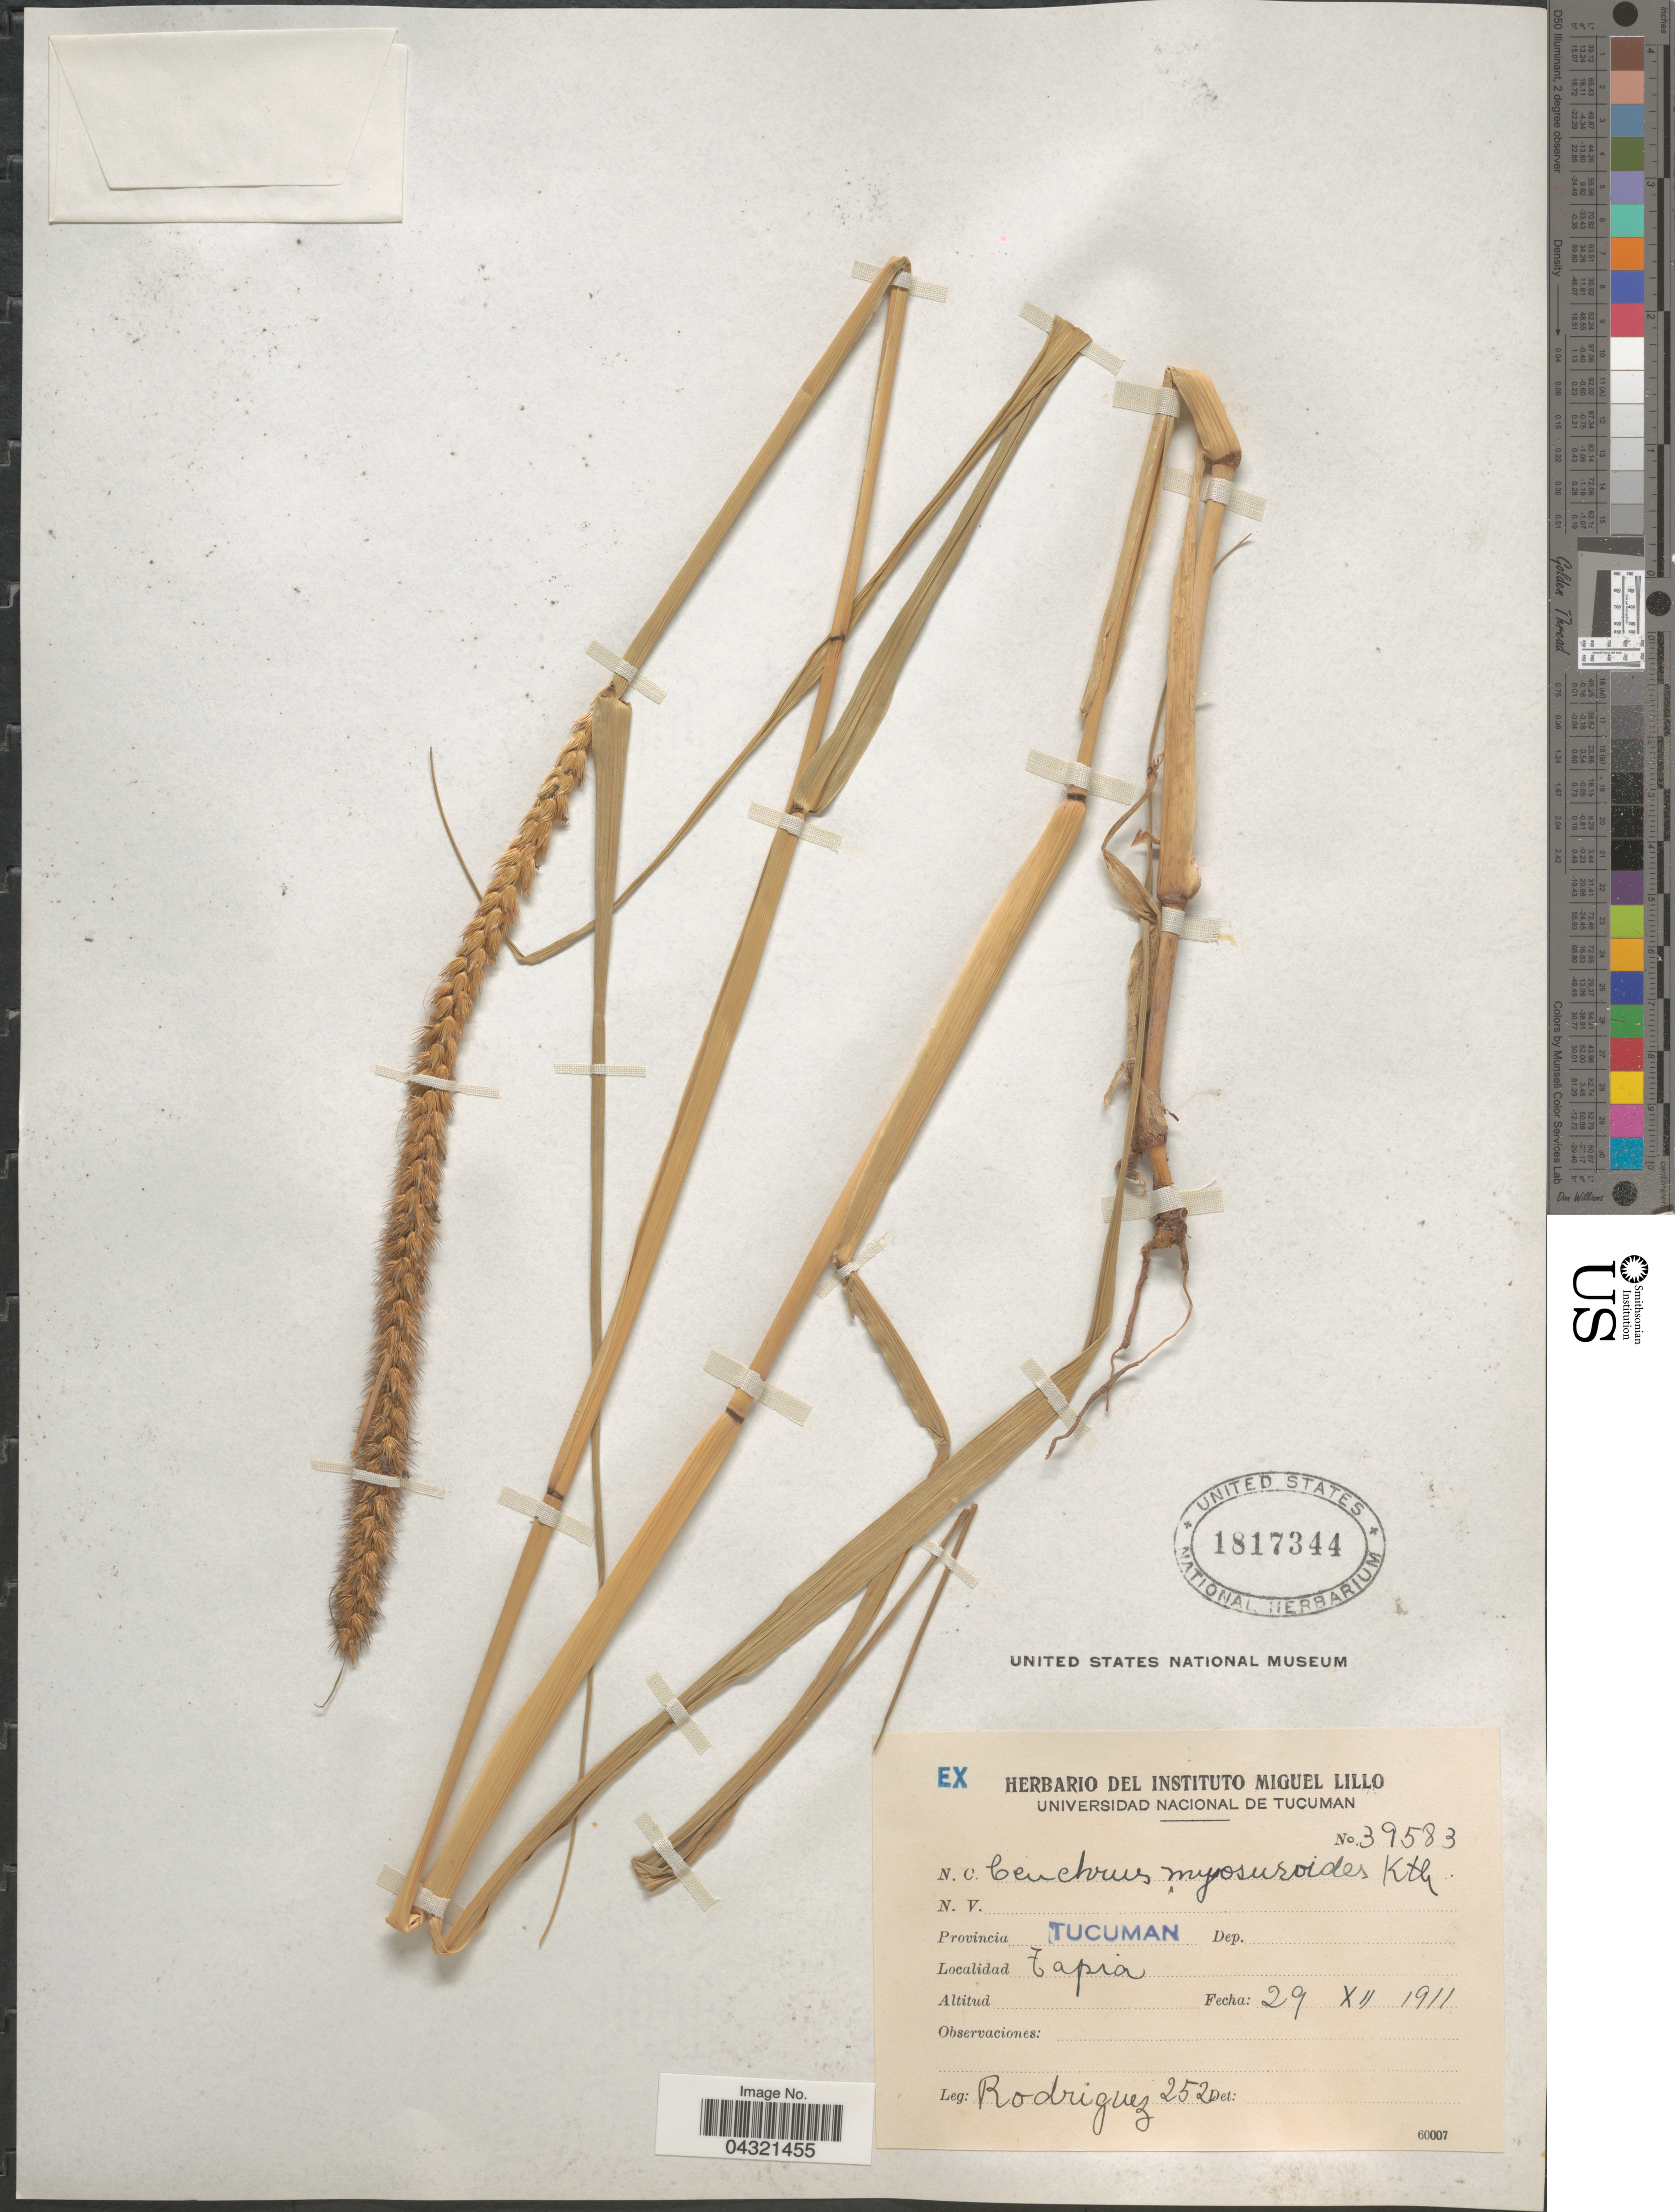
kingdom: Plantae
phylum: Tracheophyta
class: Liliopsida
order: Poales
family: Poaceae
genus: Cenchrus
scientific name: Cenchrus myosuroides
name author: Kunth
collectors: Rodriguez, --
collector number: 252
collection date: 1911-12-29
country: Argentina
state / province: Tucuman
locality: Tapia.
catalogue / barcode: US 1817344